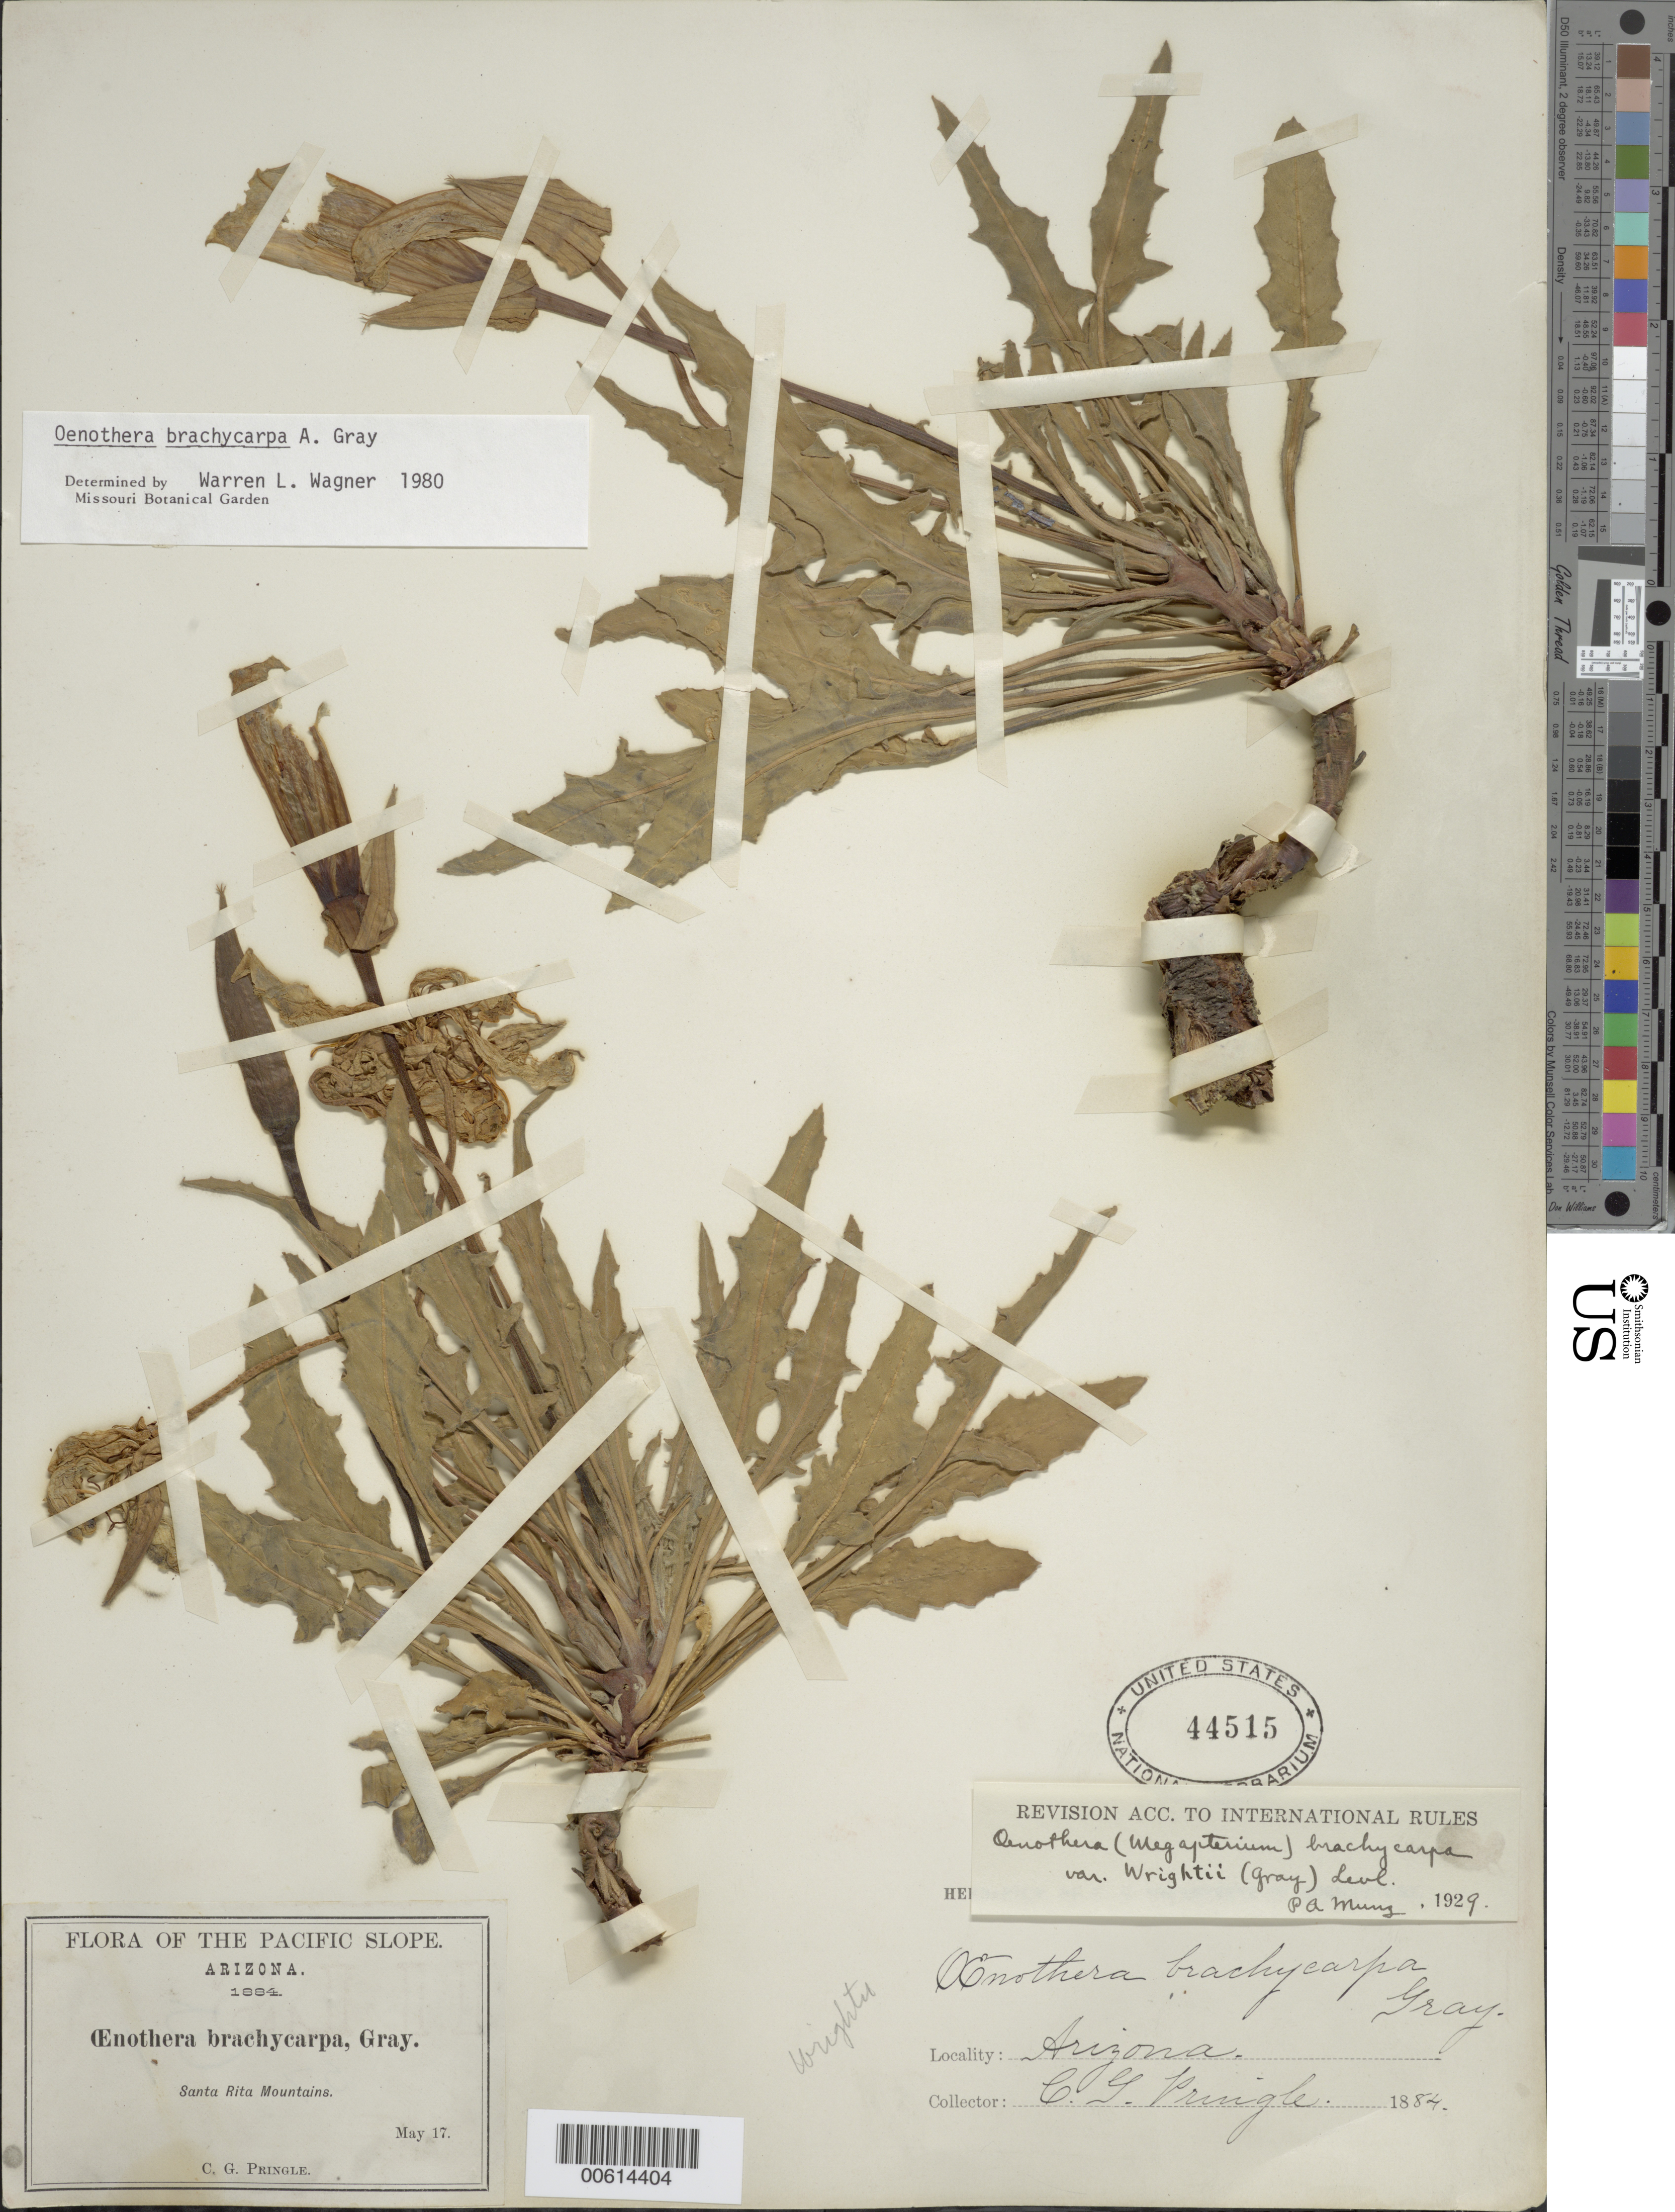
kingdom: Plantae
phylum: Tracheophyta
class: Magnoliopsida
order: Myrtales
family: Onagraceae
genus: Oenothera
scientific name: Oenothera brachycarpa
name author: A. Gray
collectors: C. G. Pringle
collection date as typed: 17 May 1884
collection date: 1884-05-17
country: United States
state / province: Arizona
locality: Santa Rita Mountains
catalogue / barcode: US 44515